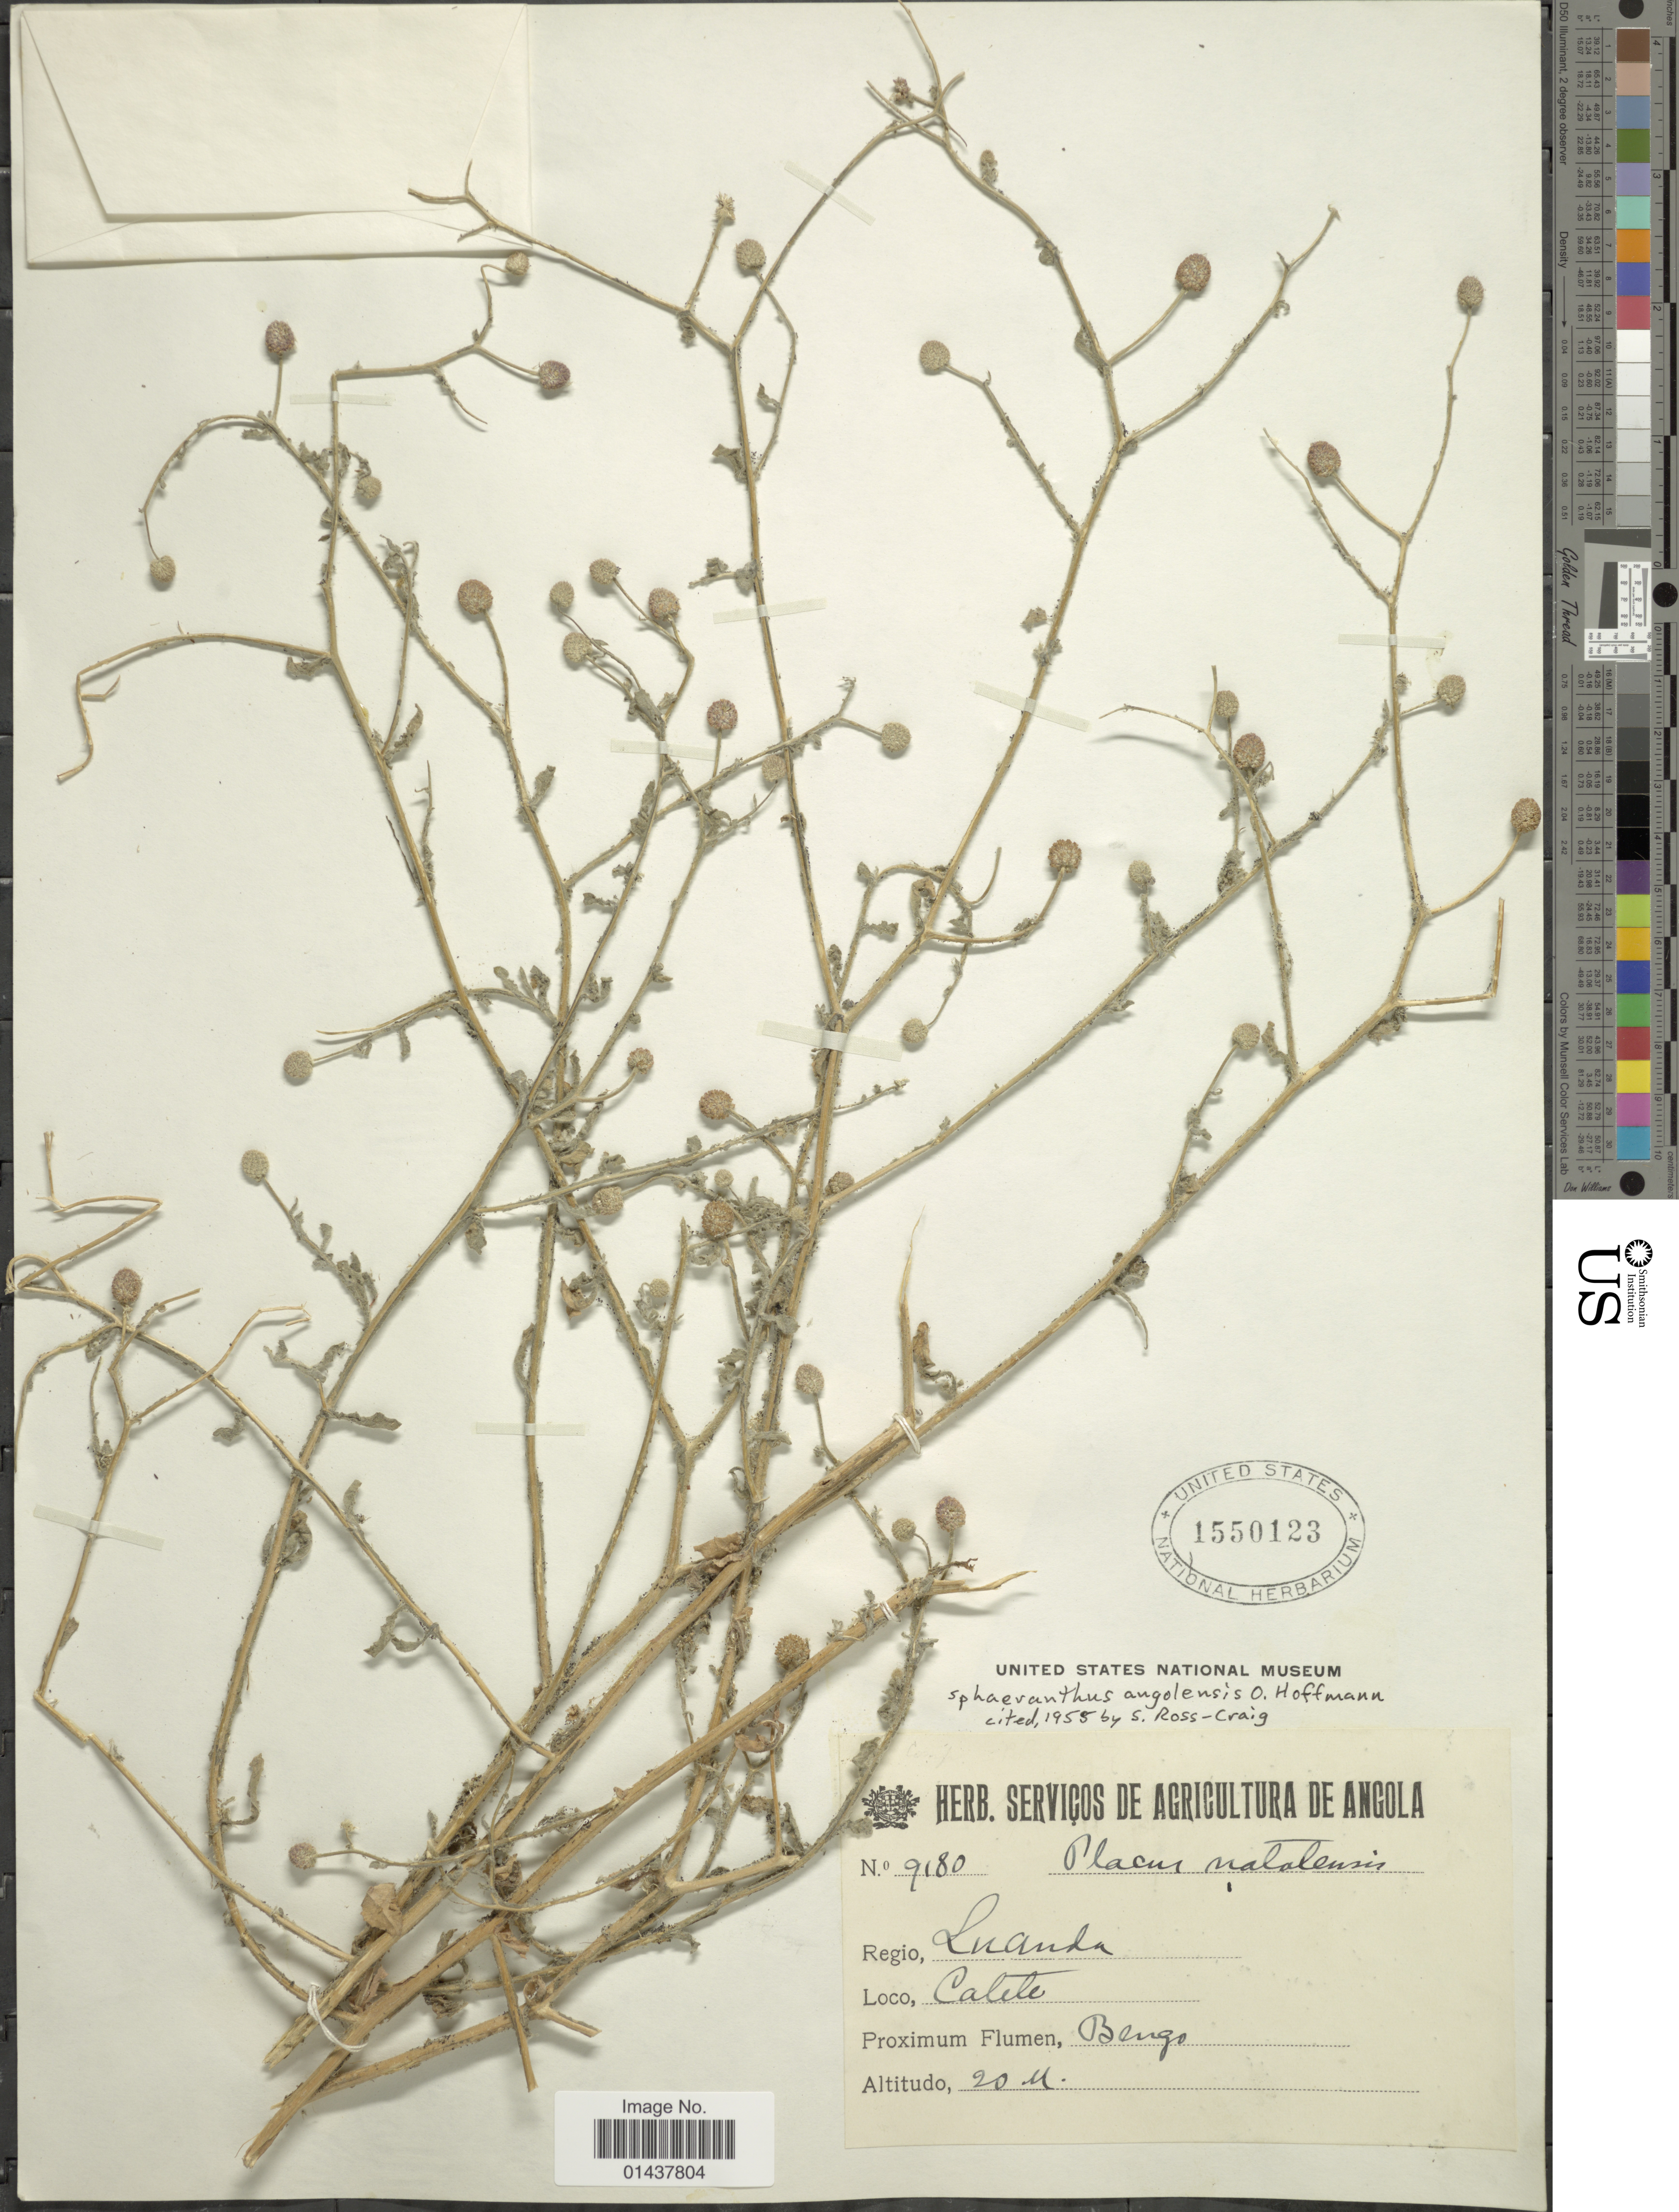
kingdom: Plantae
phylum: Tracheophyta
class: Magnoliopsida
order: Asterales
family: Asteraceae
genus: Sphaeranthus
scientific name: Sphaeranthus angolensis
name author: O. Hoffm.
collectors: ex herb. Servicos de Agricultura de Angola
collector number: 9180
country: Angola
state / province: Luanda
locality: Catete.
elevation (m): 20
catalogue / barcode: US 1550123